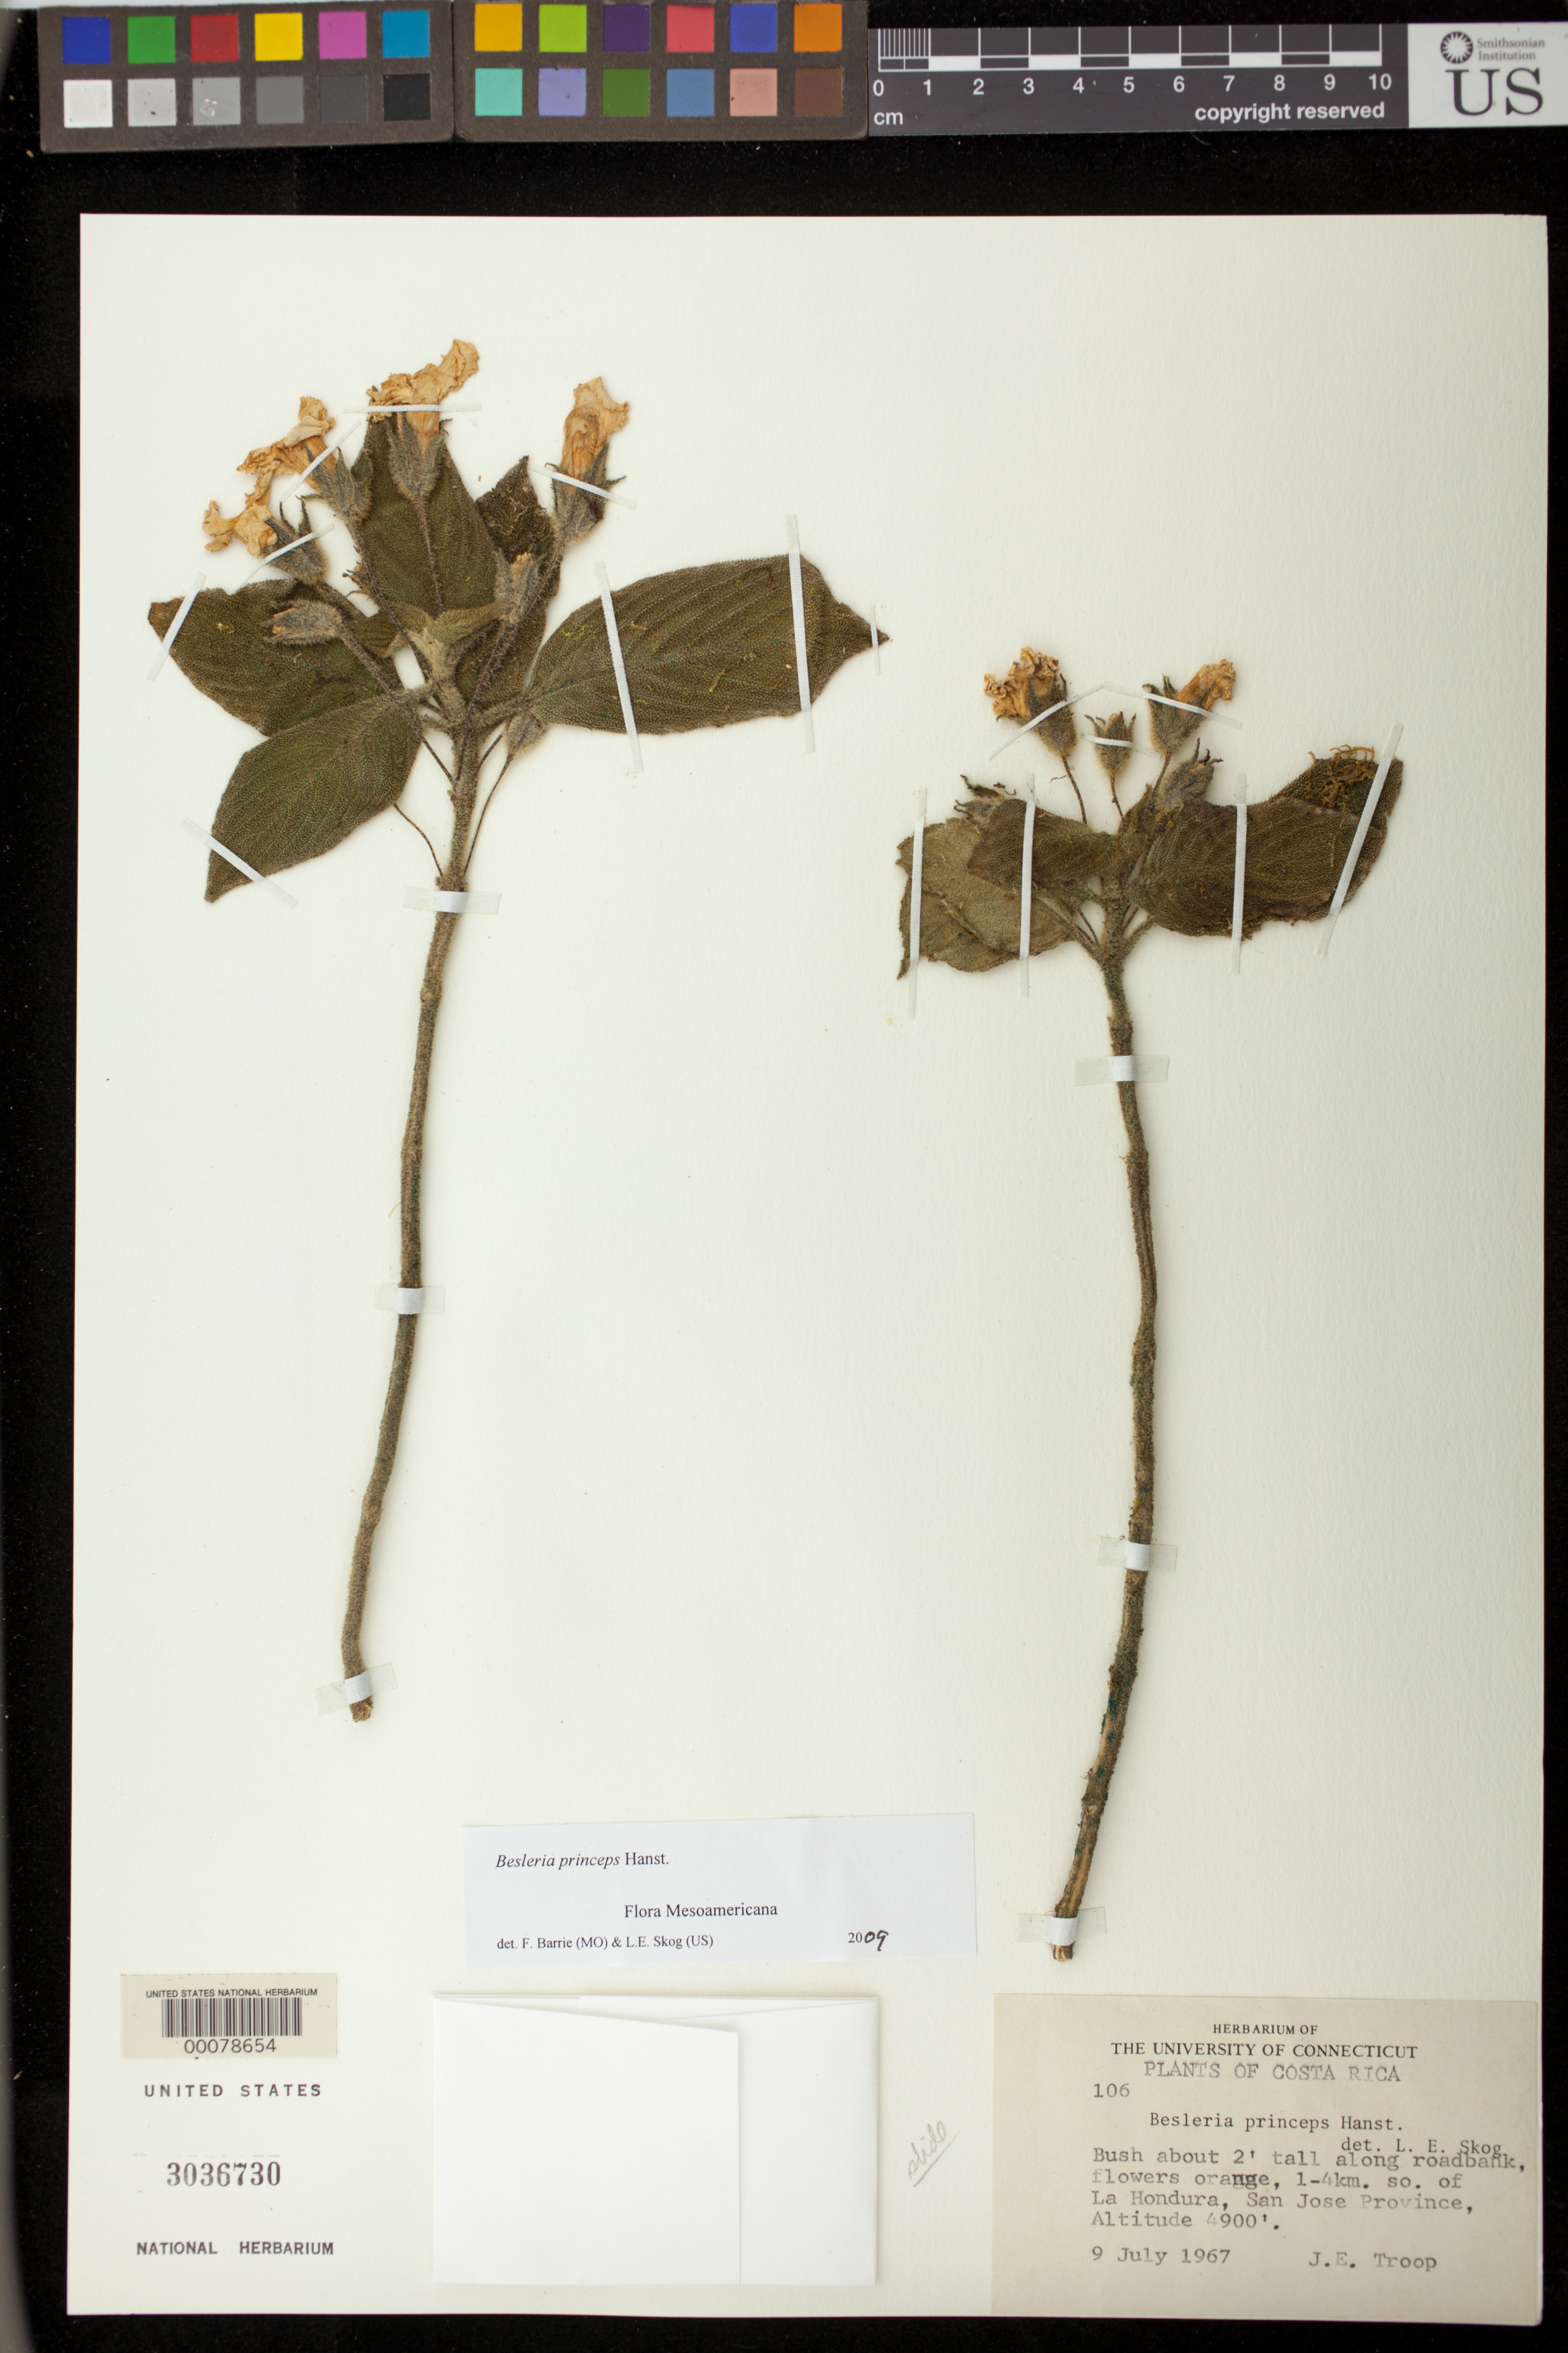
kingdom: Plantae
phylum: Tracheophyta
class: Magnoliopsida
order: Lamiales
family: Gesneriaceae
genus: Besleria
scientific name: Besleria princeps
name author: Hanst.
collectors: J. Troop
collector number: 106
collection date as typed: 09 Jul 1967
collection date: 1967-07-09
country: Costa Rica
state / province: San José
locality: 1-4 km S of La Hondura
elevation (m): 1494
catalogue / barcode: US 3036730